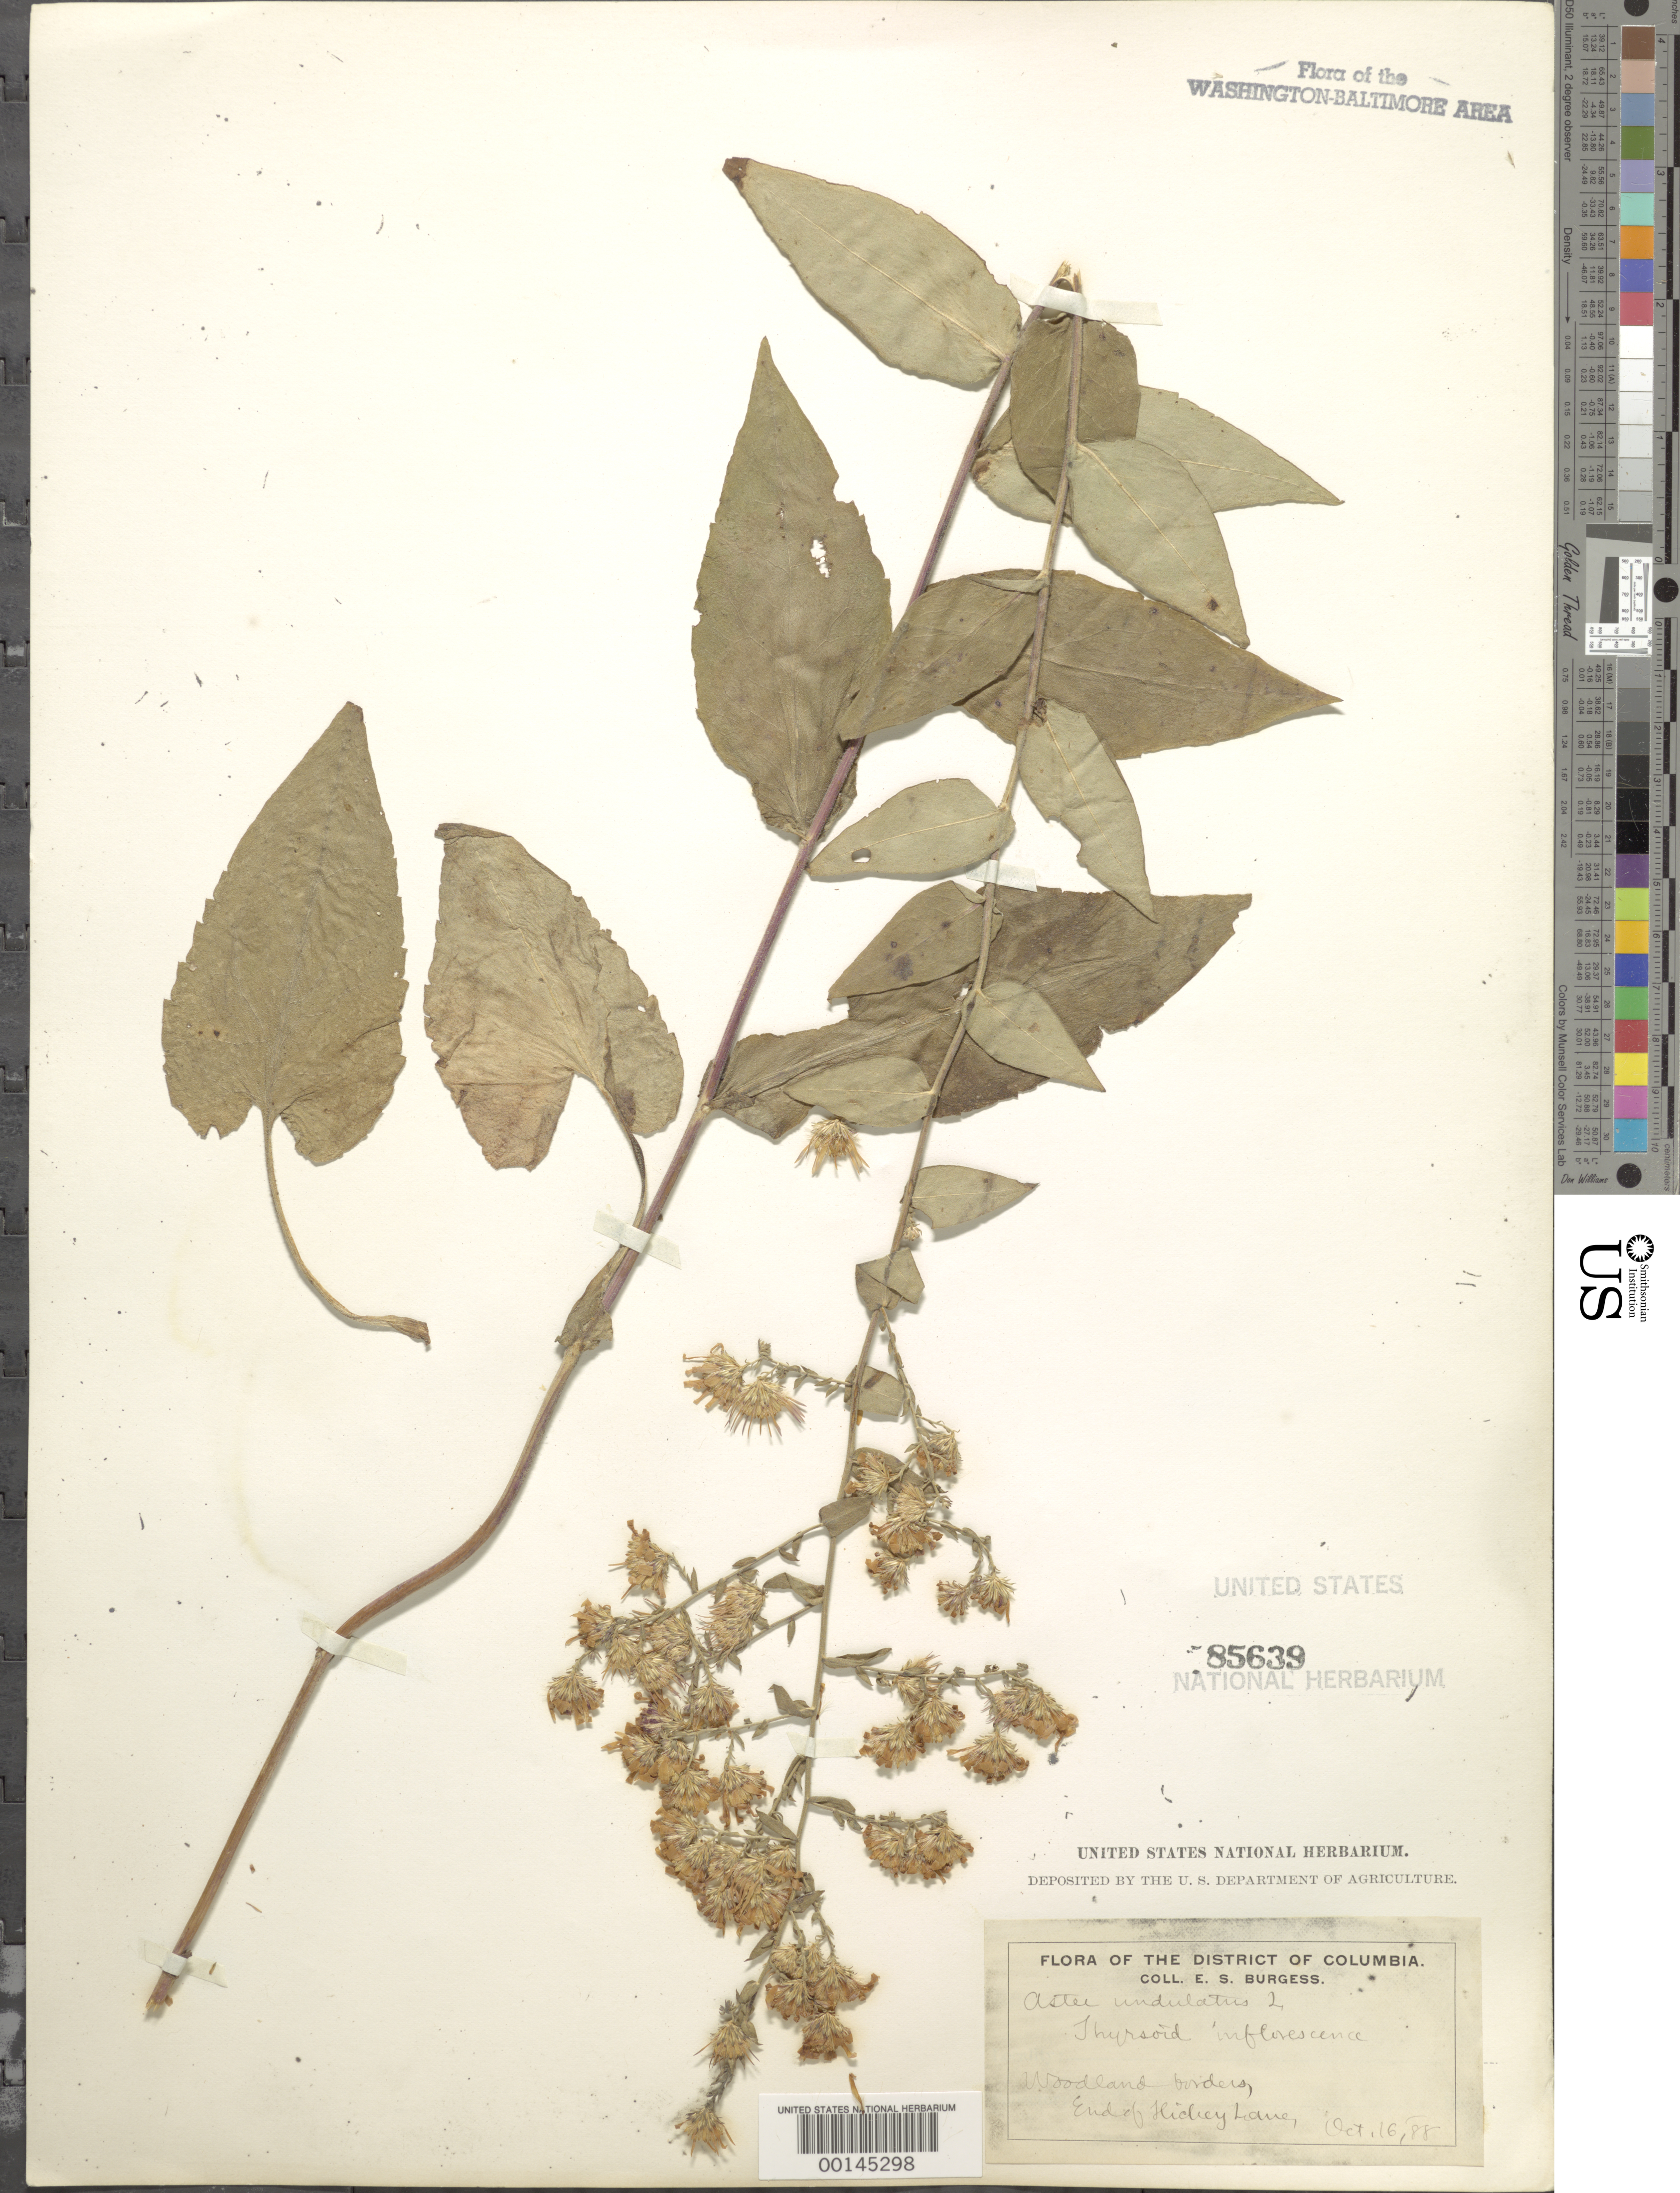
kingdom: Plantae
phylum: Tracheophyta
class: Magnoliopsida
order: Asterales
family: Asteraceae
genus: Symphyotrichum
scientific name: Symphyotrichum undulatum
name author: (L.) G.L. Nesom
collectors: E. Burgess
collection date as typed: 16 Oct 1888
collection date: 1888-10-16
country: United States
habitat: Woodland border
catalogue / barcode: US 85639